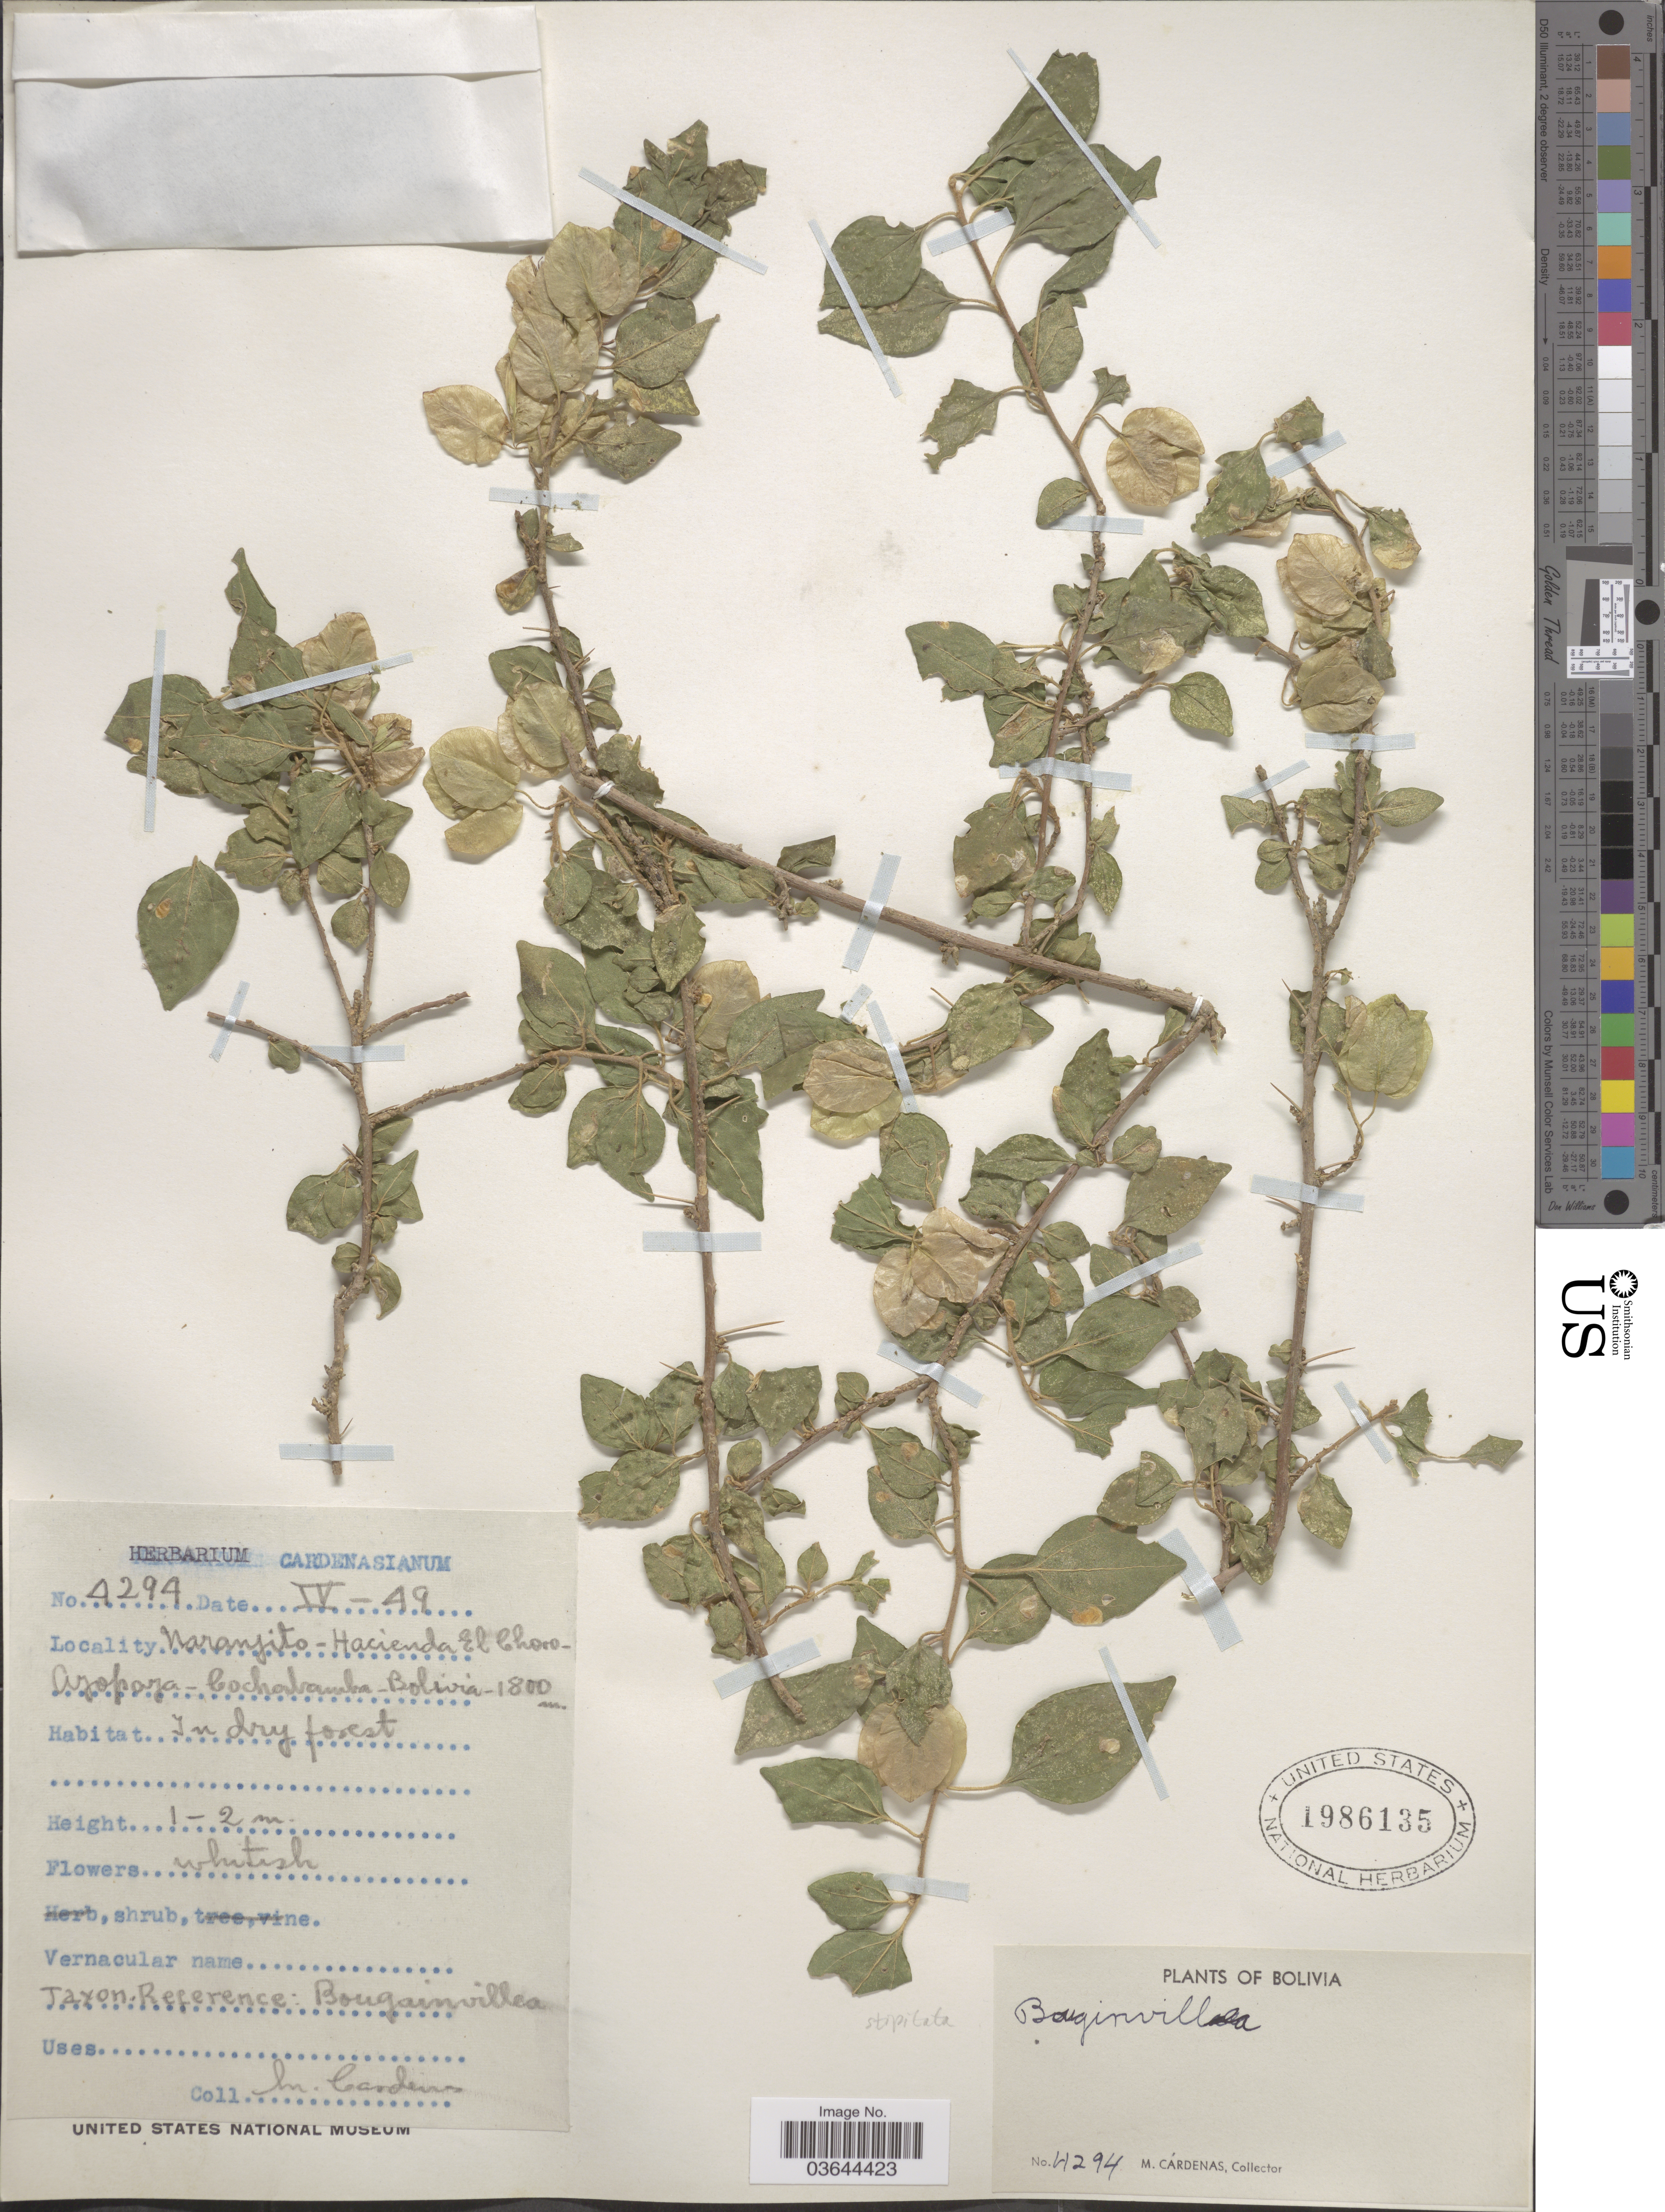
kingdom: Plantae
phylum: Tracheophyta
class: Magnoliopsida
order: Caryophyllales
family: Nyctaginaceae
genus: Bougainvillea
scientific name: Bougainvillea stipitata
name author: Griseb.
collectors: M. Cárdenas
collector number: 4294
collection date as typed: Transcribed d/m/y: /4/49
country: Bolivia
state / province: Cochabamba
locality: Naranjito - Hacienda El Choro- Ayopaya.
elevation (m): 1800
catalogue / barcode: US 1986135